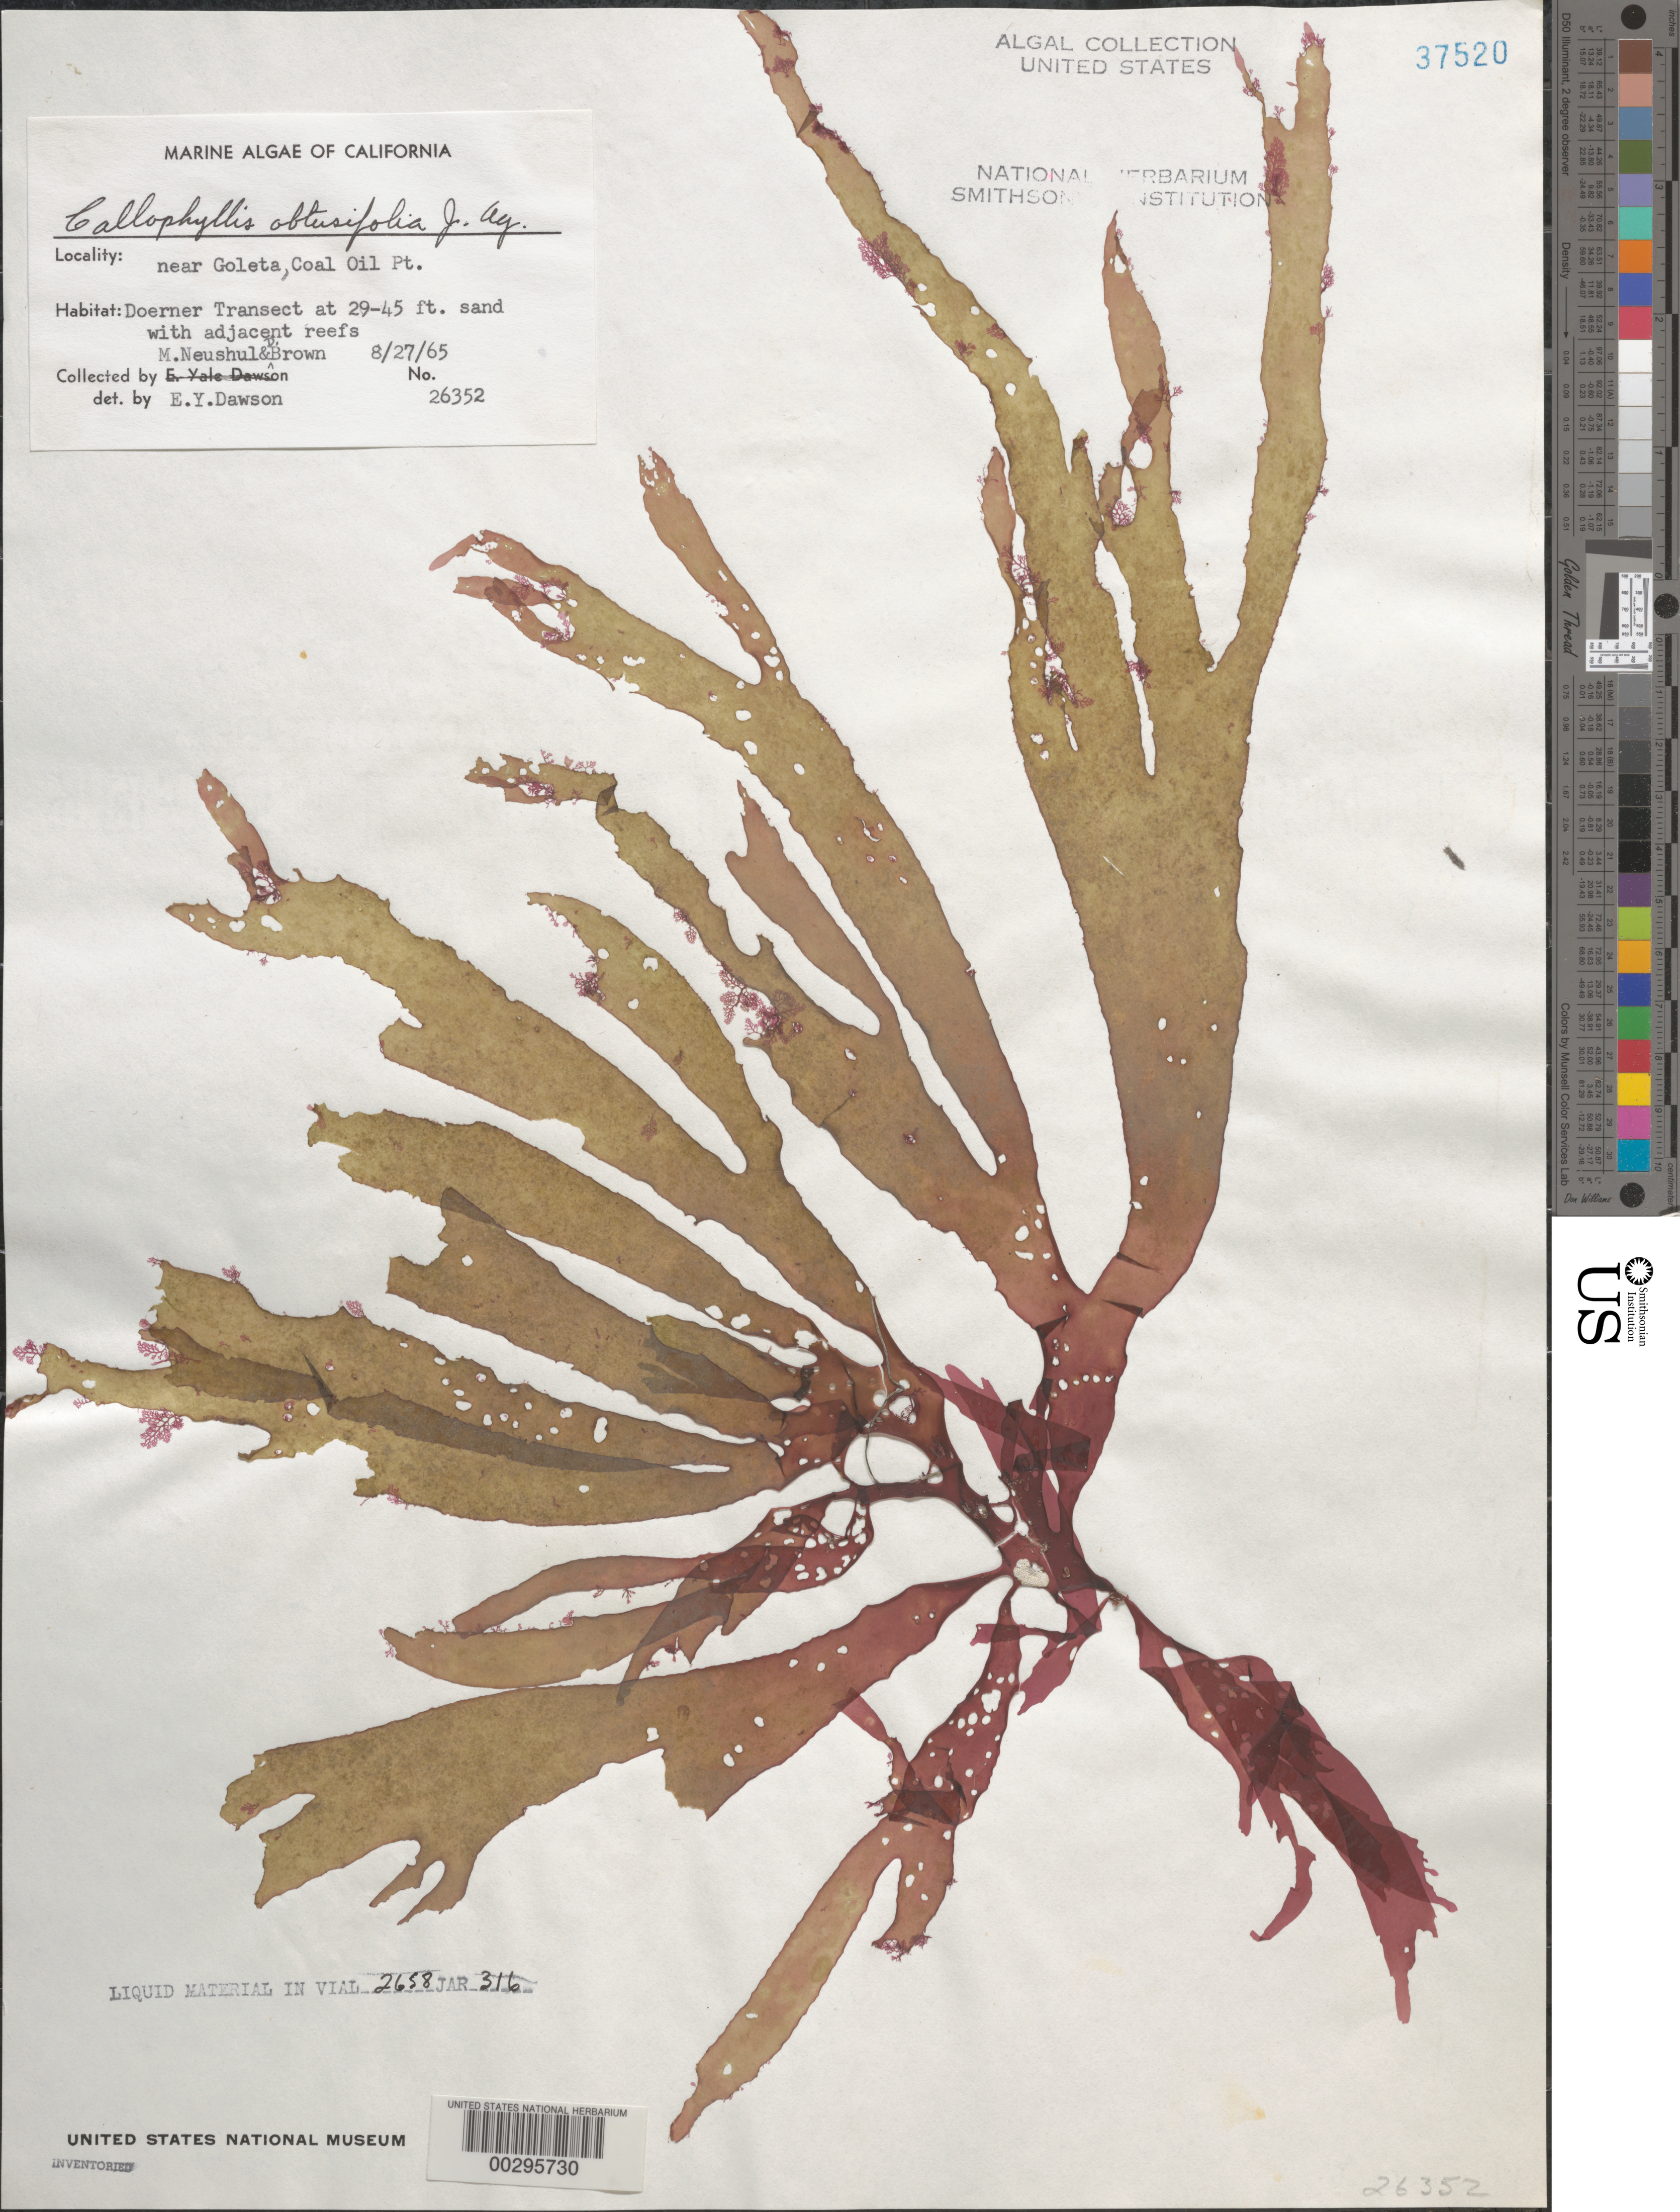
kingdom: Plantae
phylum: Rhodophyta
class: Florideophyceae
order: Gigartinales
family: Kallymeniaceae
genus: Callophyllis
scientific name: Callophyllis obtusifolia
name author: J. Agardh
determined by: Dawson, E. Y.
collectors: M. Neushul & D. Brown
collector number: EYD 26352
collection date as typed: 27 Aug 1965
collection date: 1965-08-27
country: United States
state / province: California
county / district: Santa Barbara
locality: Coal Oil Point, near Goleta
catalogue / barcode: US 37520